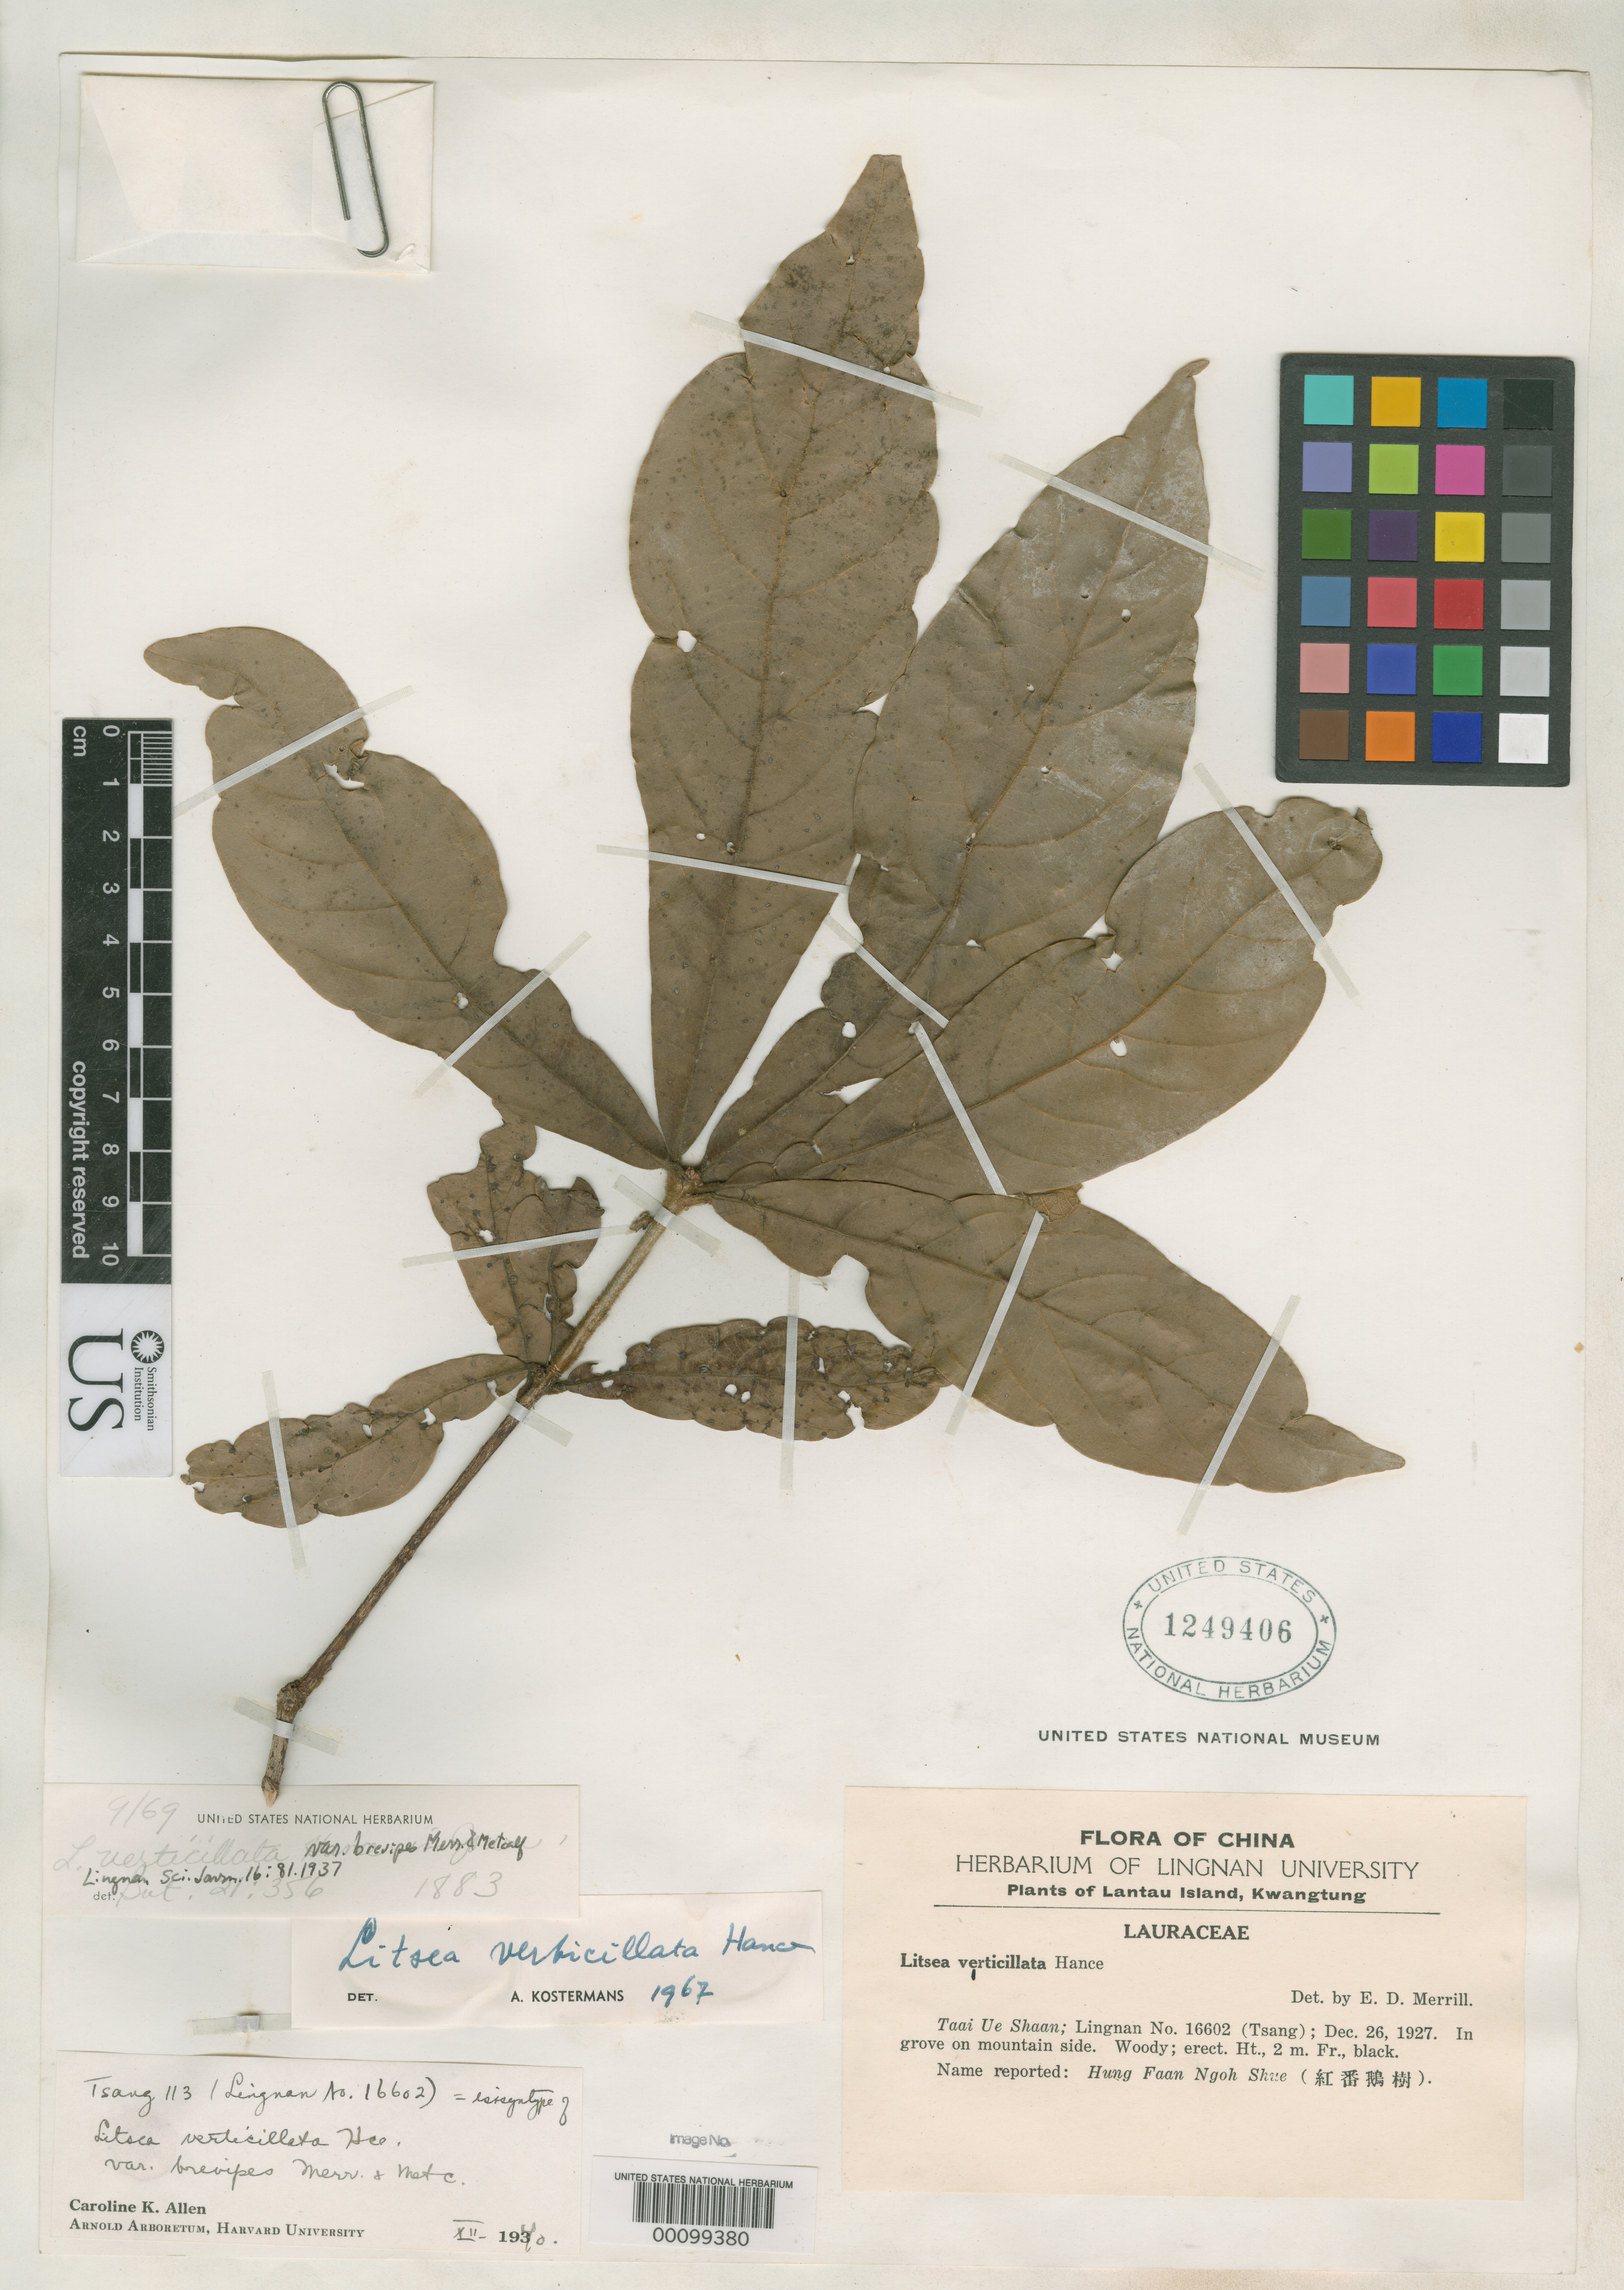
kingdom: Plantae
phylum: Tracheophyta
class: Magnoliopsida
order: Laurales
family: Lauraceae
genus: Litsea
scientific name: Litsea verticillata var. brevipes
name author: Merr. & F.P. Metcalf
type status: Isosyntype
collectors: W. T. Tsang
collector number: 16602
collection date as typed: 26 Dec 1927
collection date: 1927-12-26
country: China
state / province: Guangdong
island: Lantau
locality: Taaiue Shaan.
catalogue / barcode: US 1249406